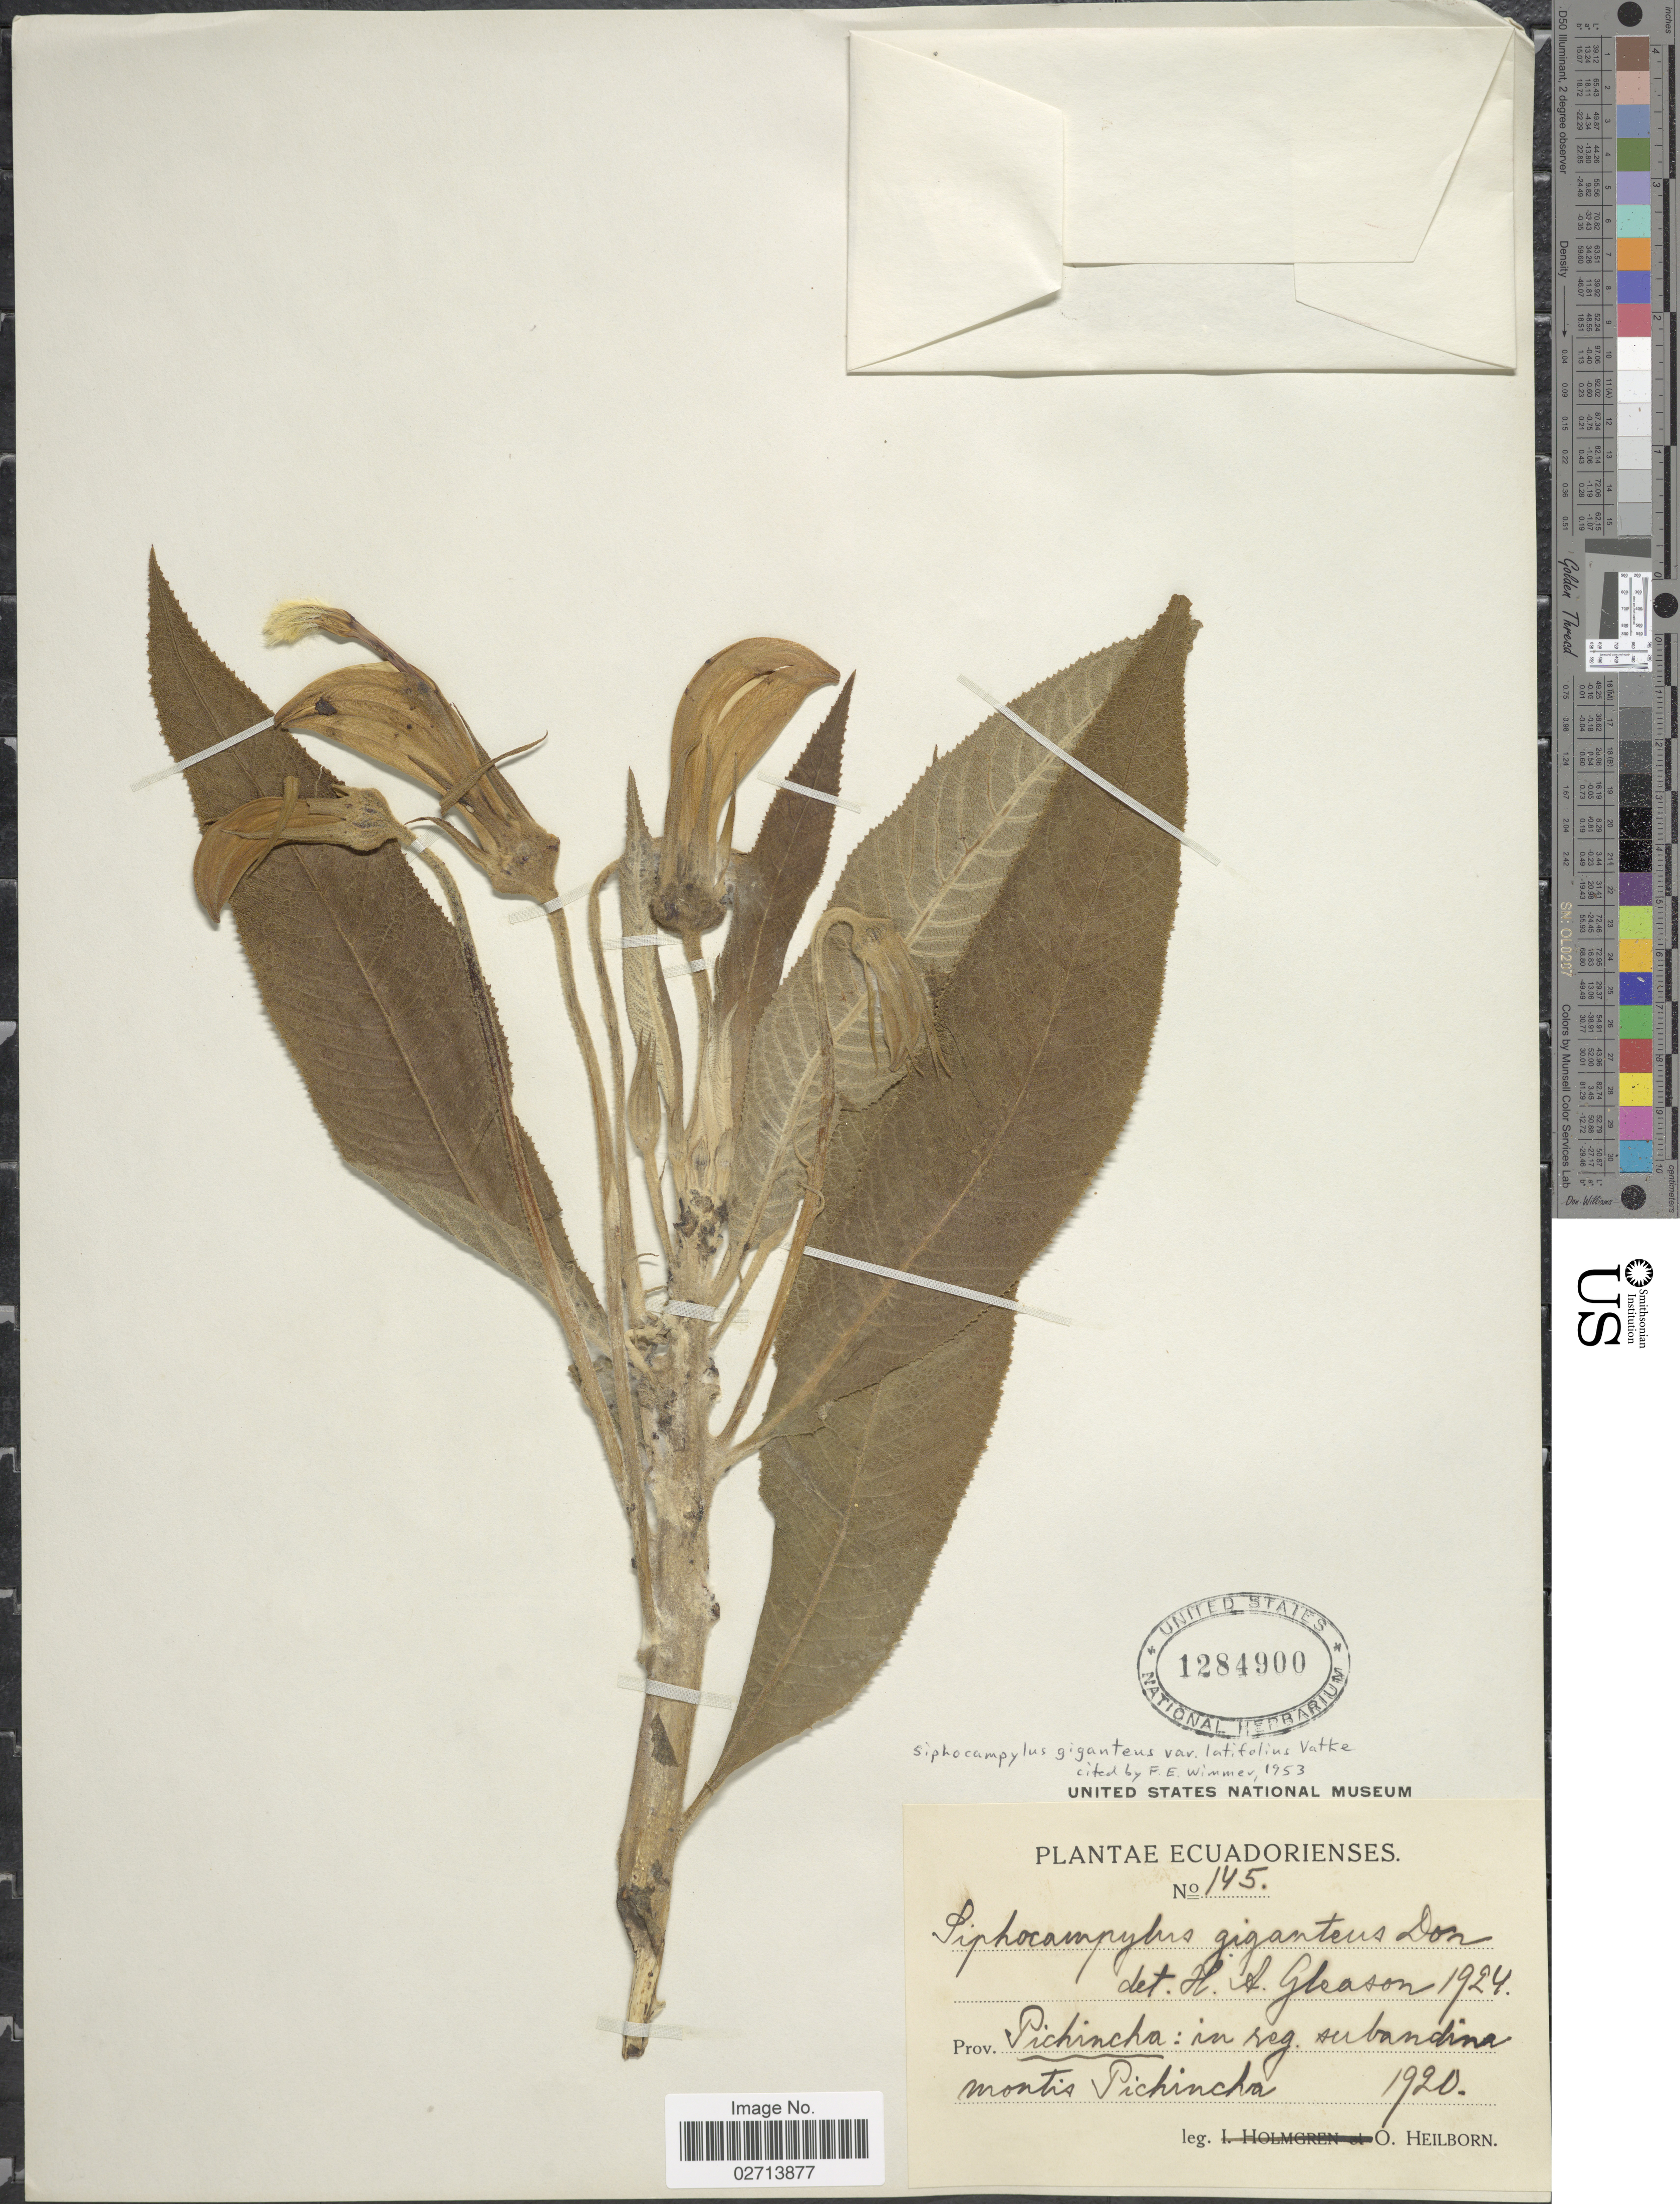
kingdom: Plantae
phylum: Tracheophyta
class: Magnoliopsida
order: Asterales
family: Campanulaceae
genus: Siphocampylus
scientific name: Siphocampylus giganteus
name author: (Cav.) G. Don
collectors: O. Heilborn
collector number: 145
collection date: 1920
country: Ecuador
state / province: Pichincha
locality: In reg. subandina montis Pichincha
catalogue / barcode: US 1284900